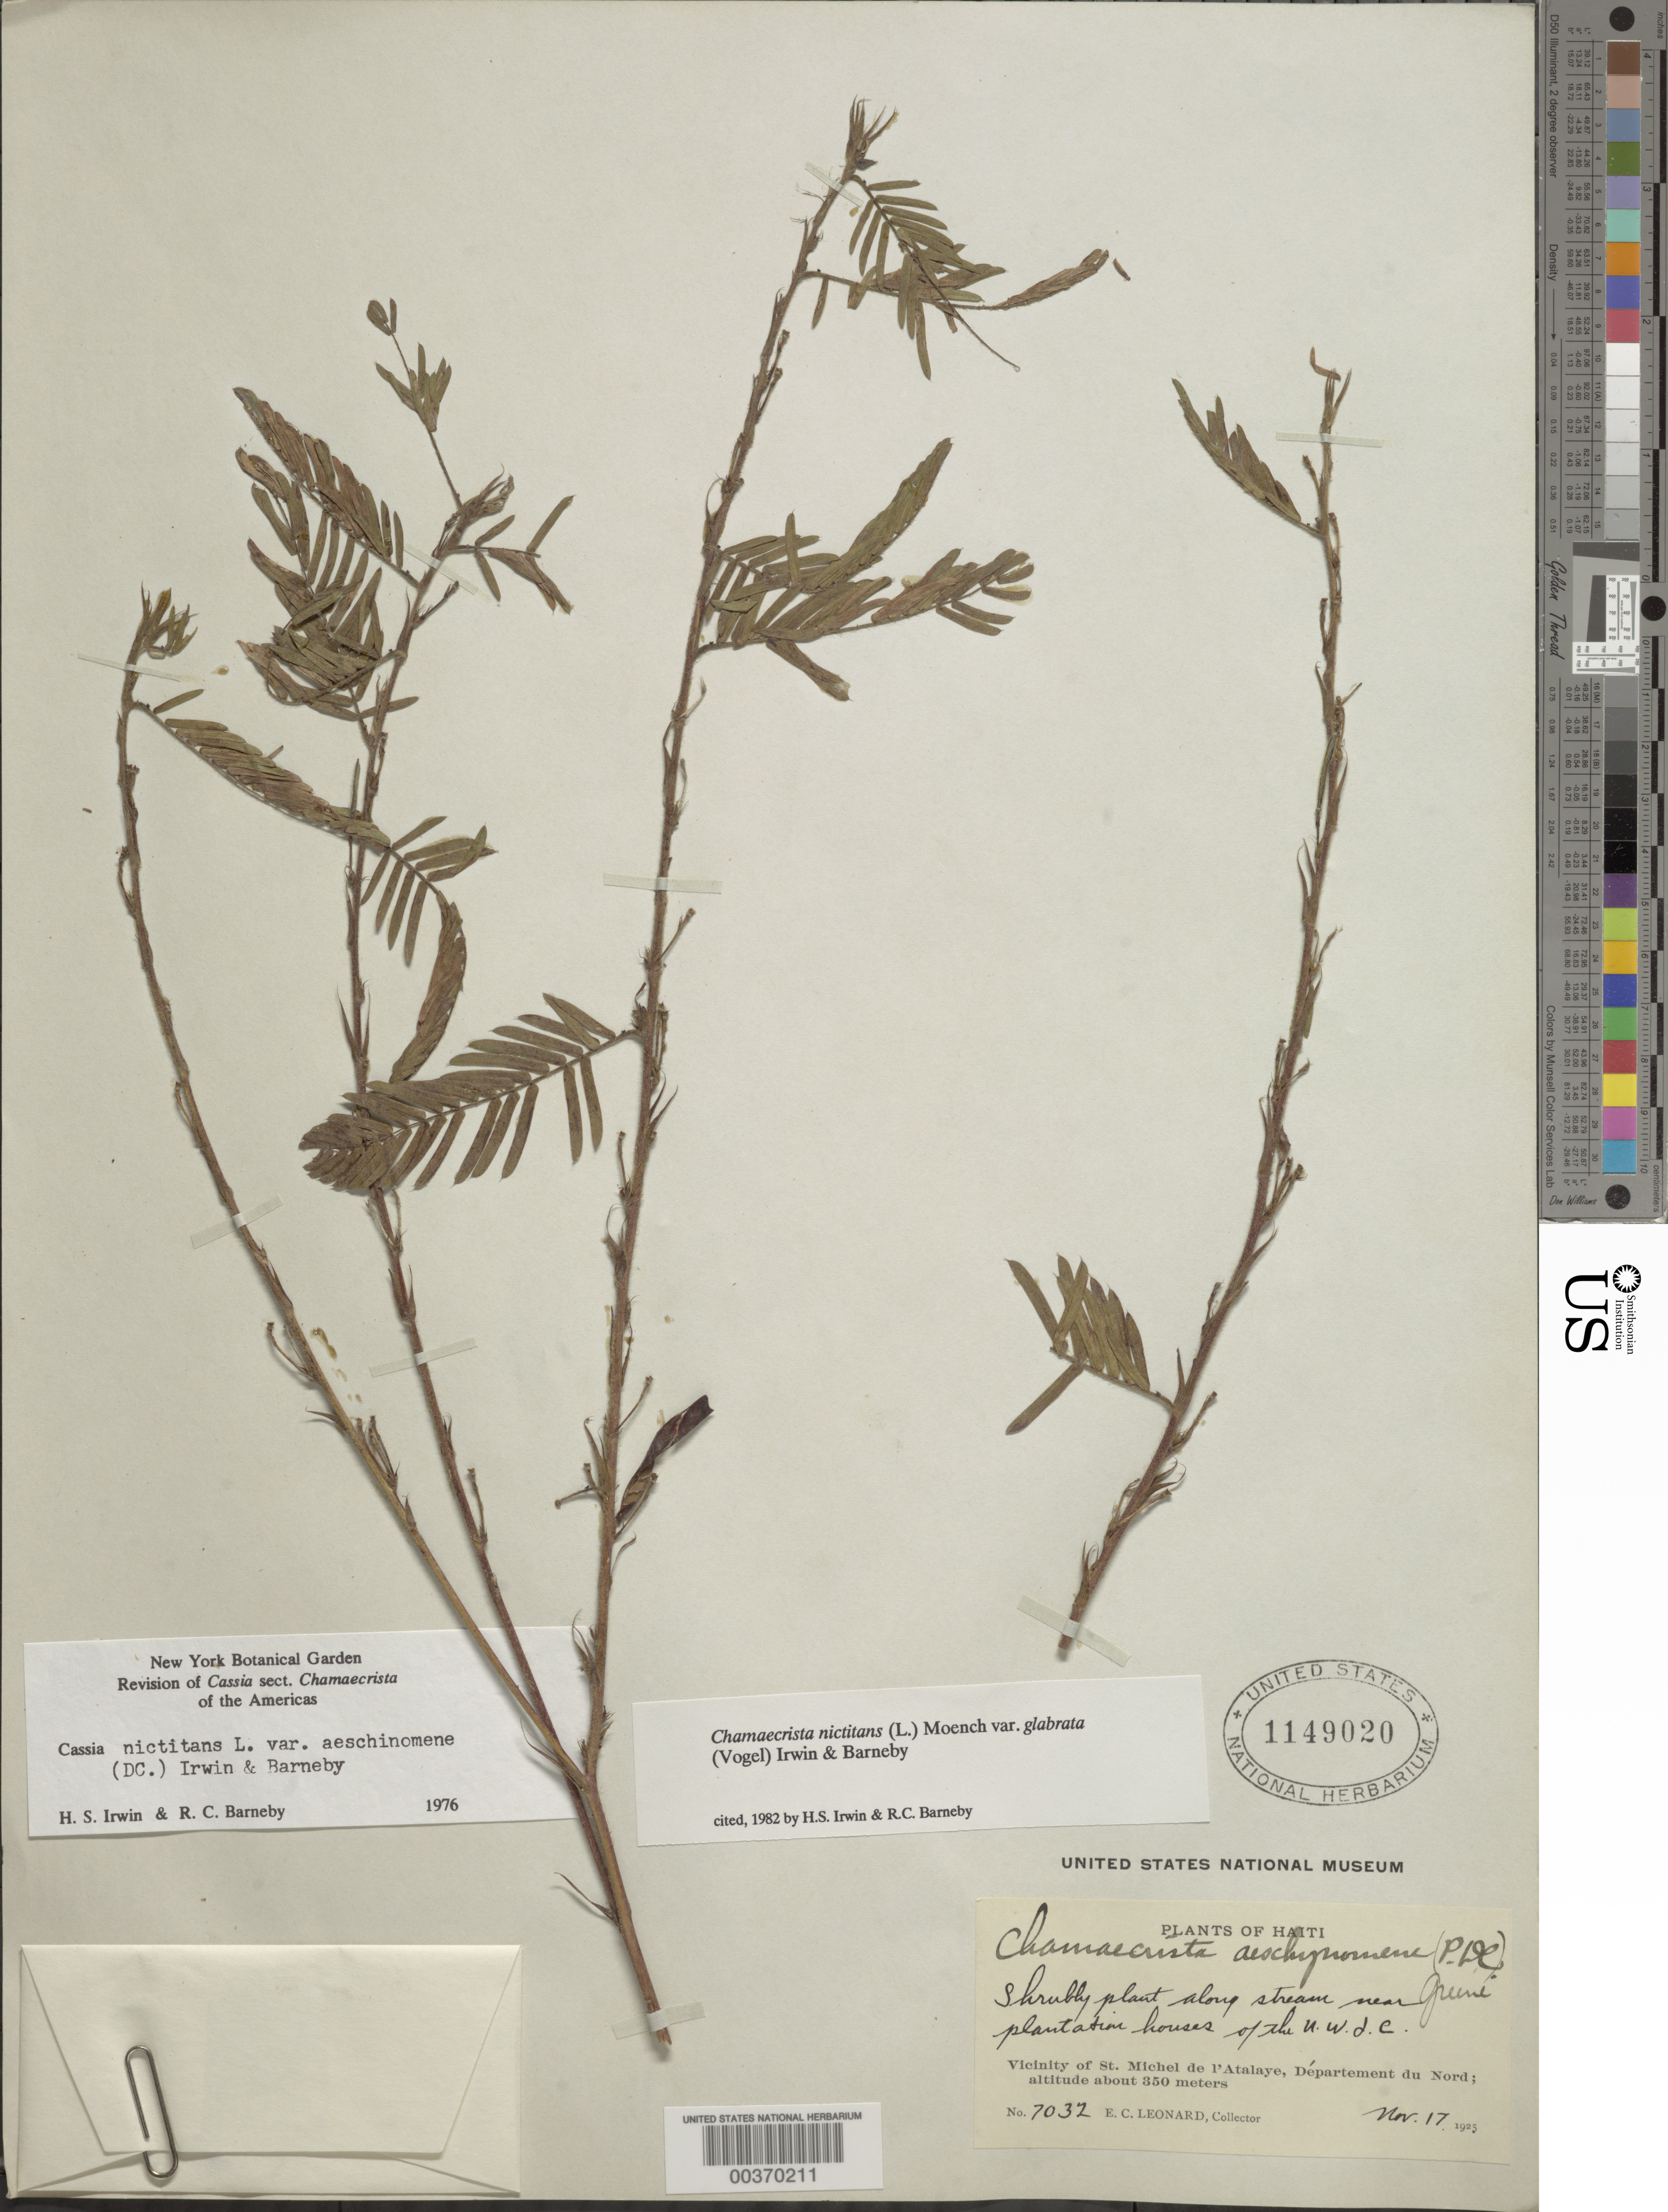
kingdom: Plantae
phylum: Tracheophyta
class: Magnoliopsida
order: Fabales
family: Fabaceae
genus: Chamaecrista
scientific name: Chamaecrista nictitans var. glabrata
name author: (Vogel) H.S. Irwin & Barneby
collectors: E. C. Leonard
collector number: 7032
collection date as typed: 17 Nov 1925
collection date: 1925-11-17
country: Haiti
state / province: Nord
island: Hispaniola Island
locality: Along stream near plantation house of the u.w.d.c.; vicinity of st. michel de l'atalaye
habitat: Near stream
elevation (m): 350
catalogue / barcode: US 1149020